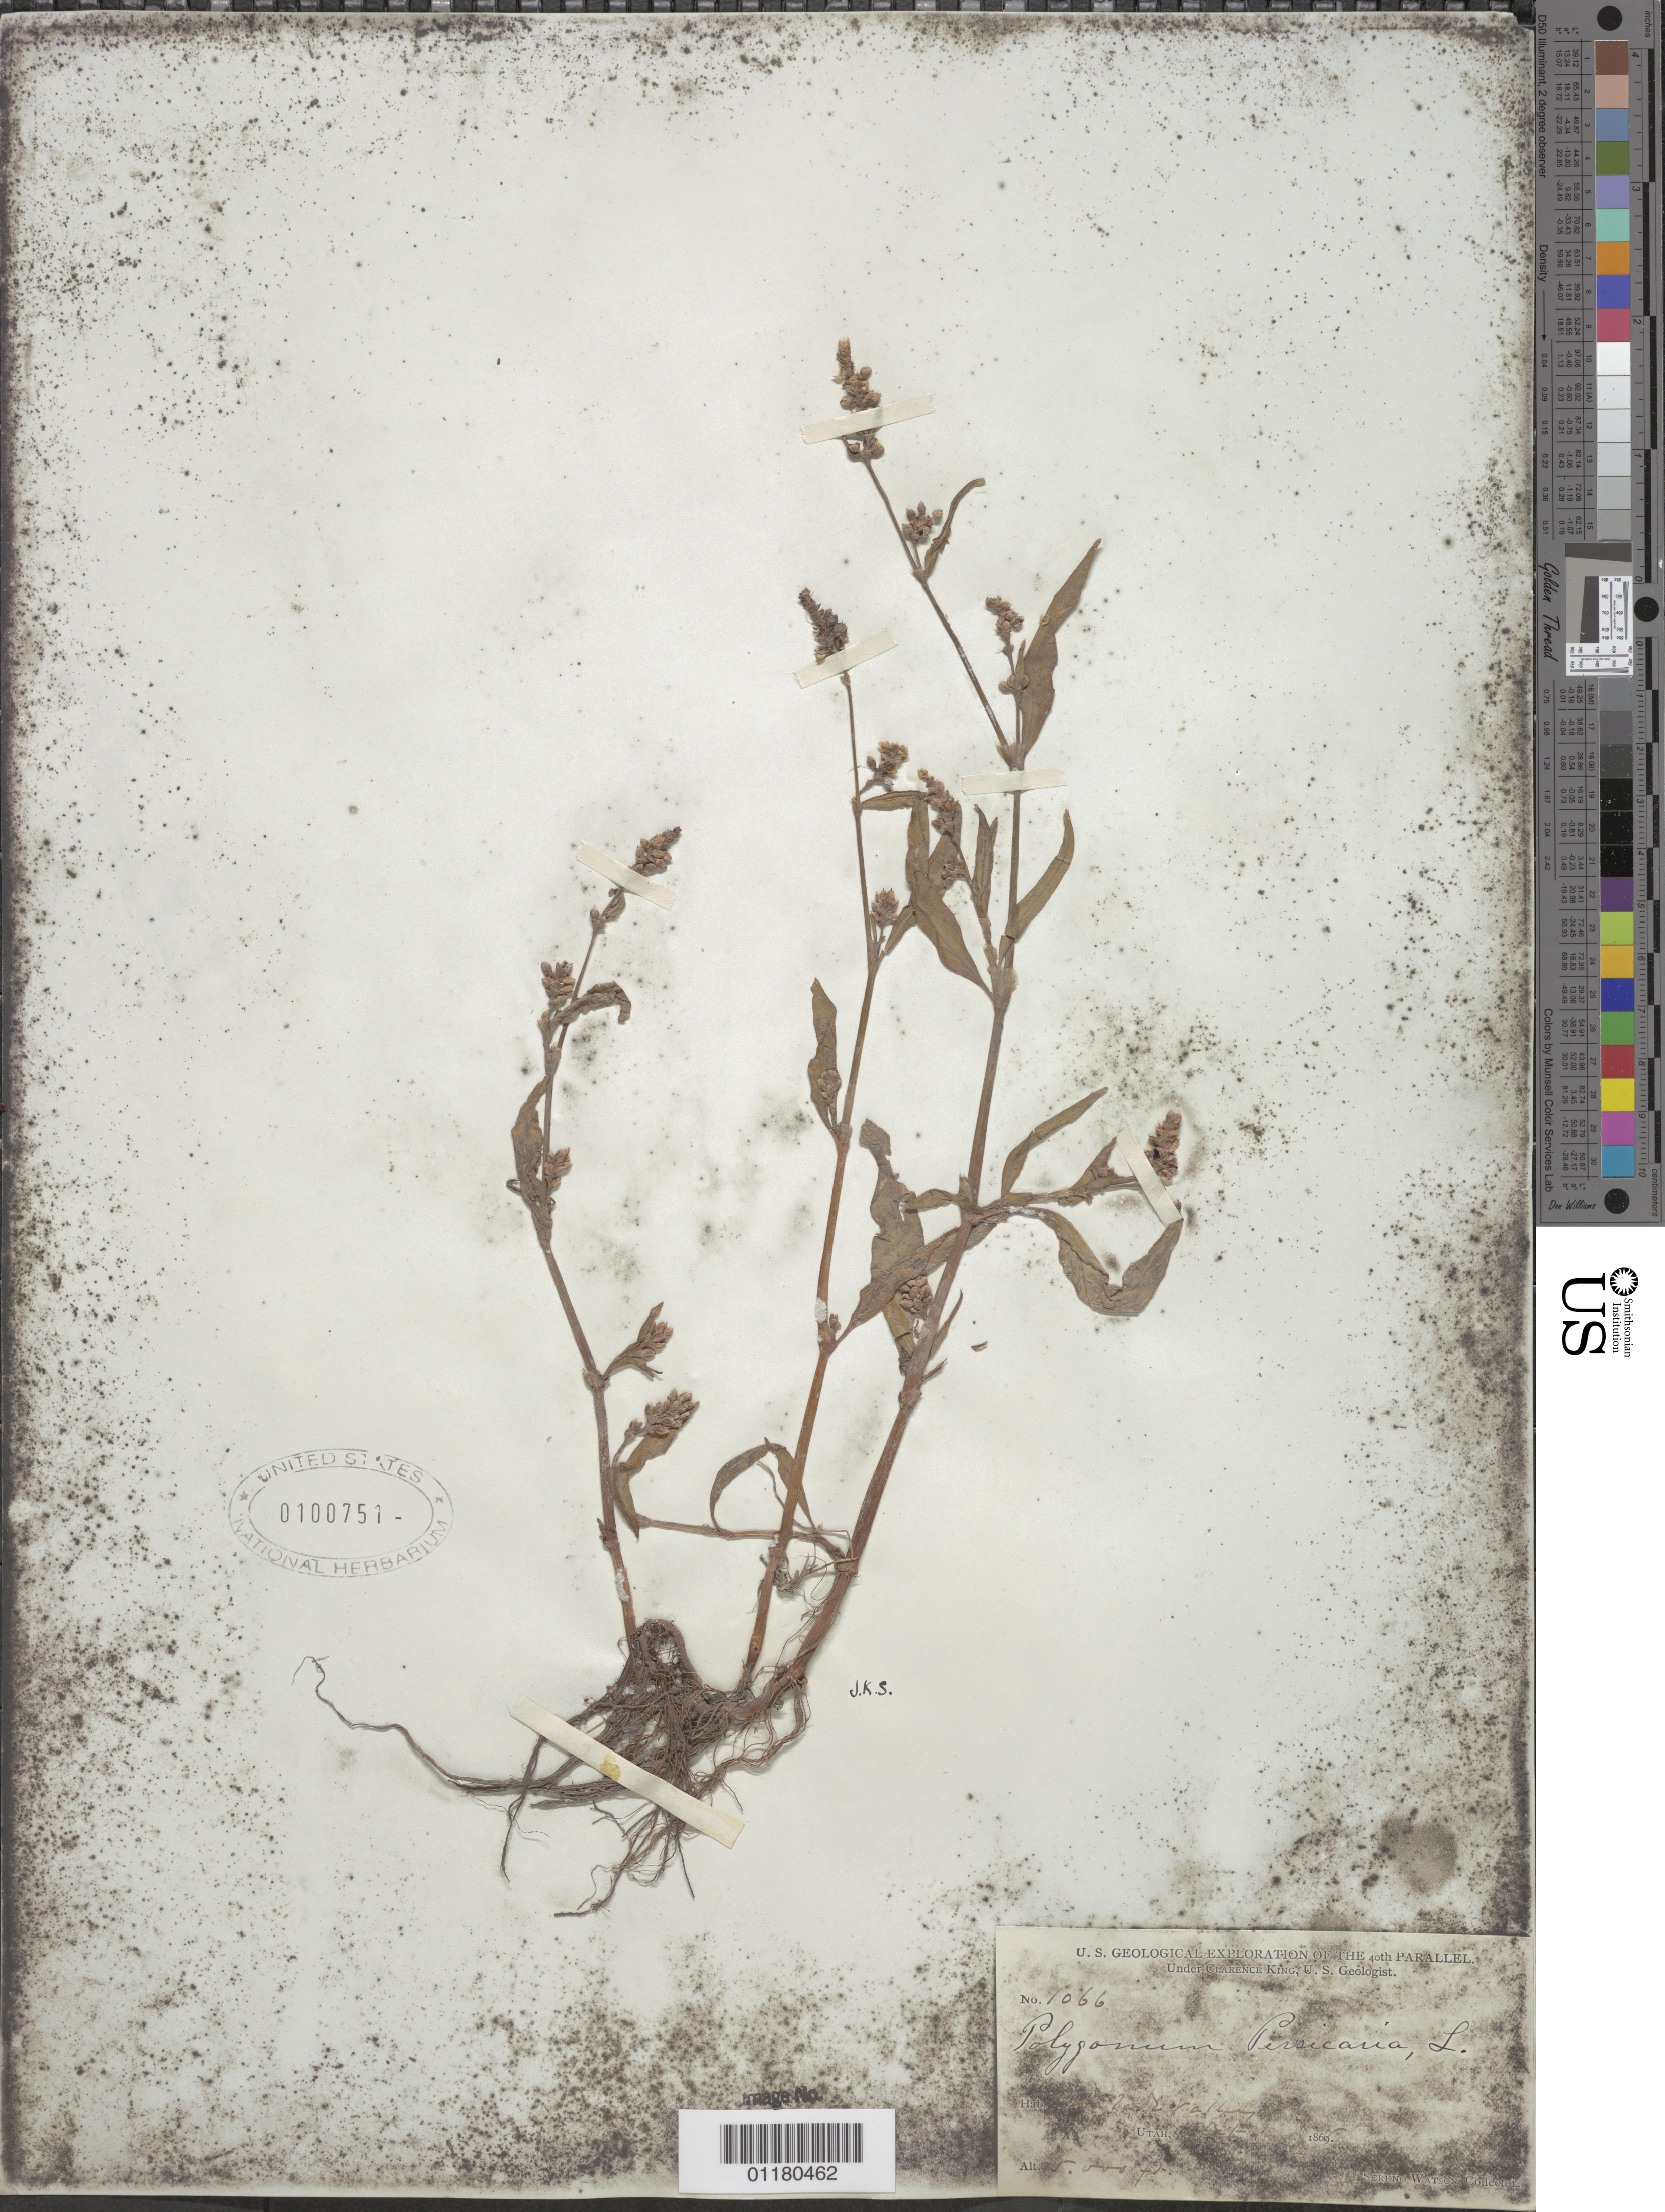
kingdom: Plantae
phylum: Tracheophyta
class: Magnoliopsida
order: Caryophyllales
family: Polygonaceae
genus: Persicaria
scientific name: Persicaria maculosa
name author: S.F. Gray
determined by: Atha, D. E.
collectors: S. Watson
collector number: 1066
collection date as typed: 1868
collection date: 1868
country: United States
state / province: Utah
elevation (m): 1524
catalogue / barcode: US 100751